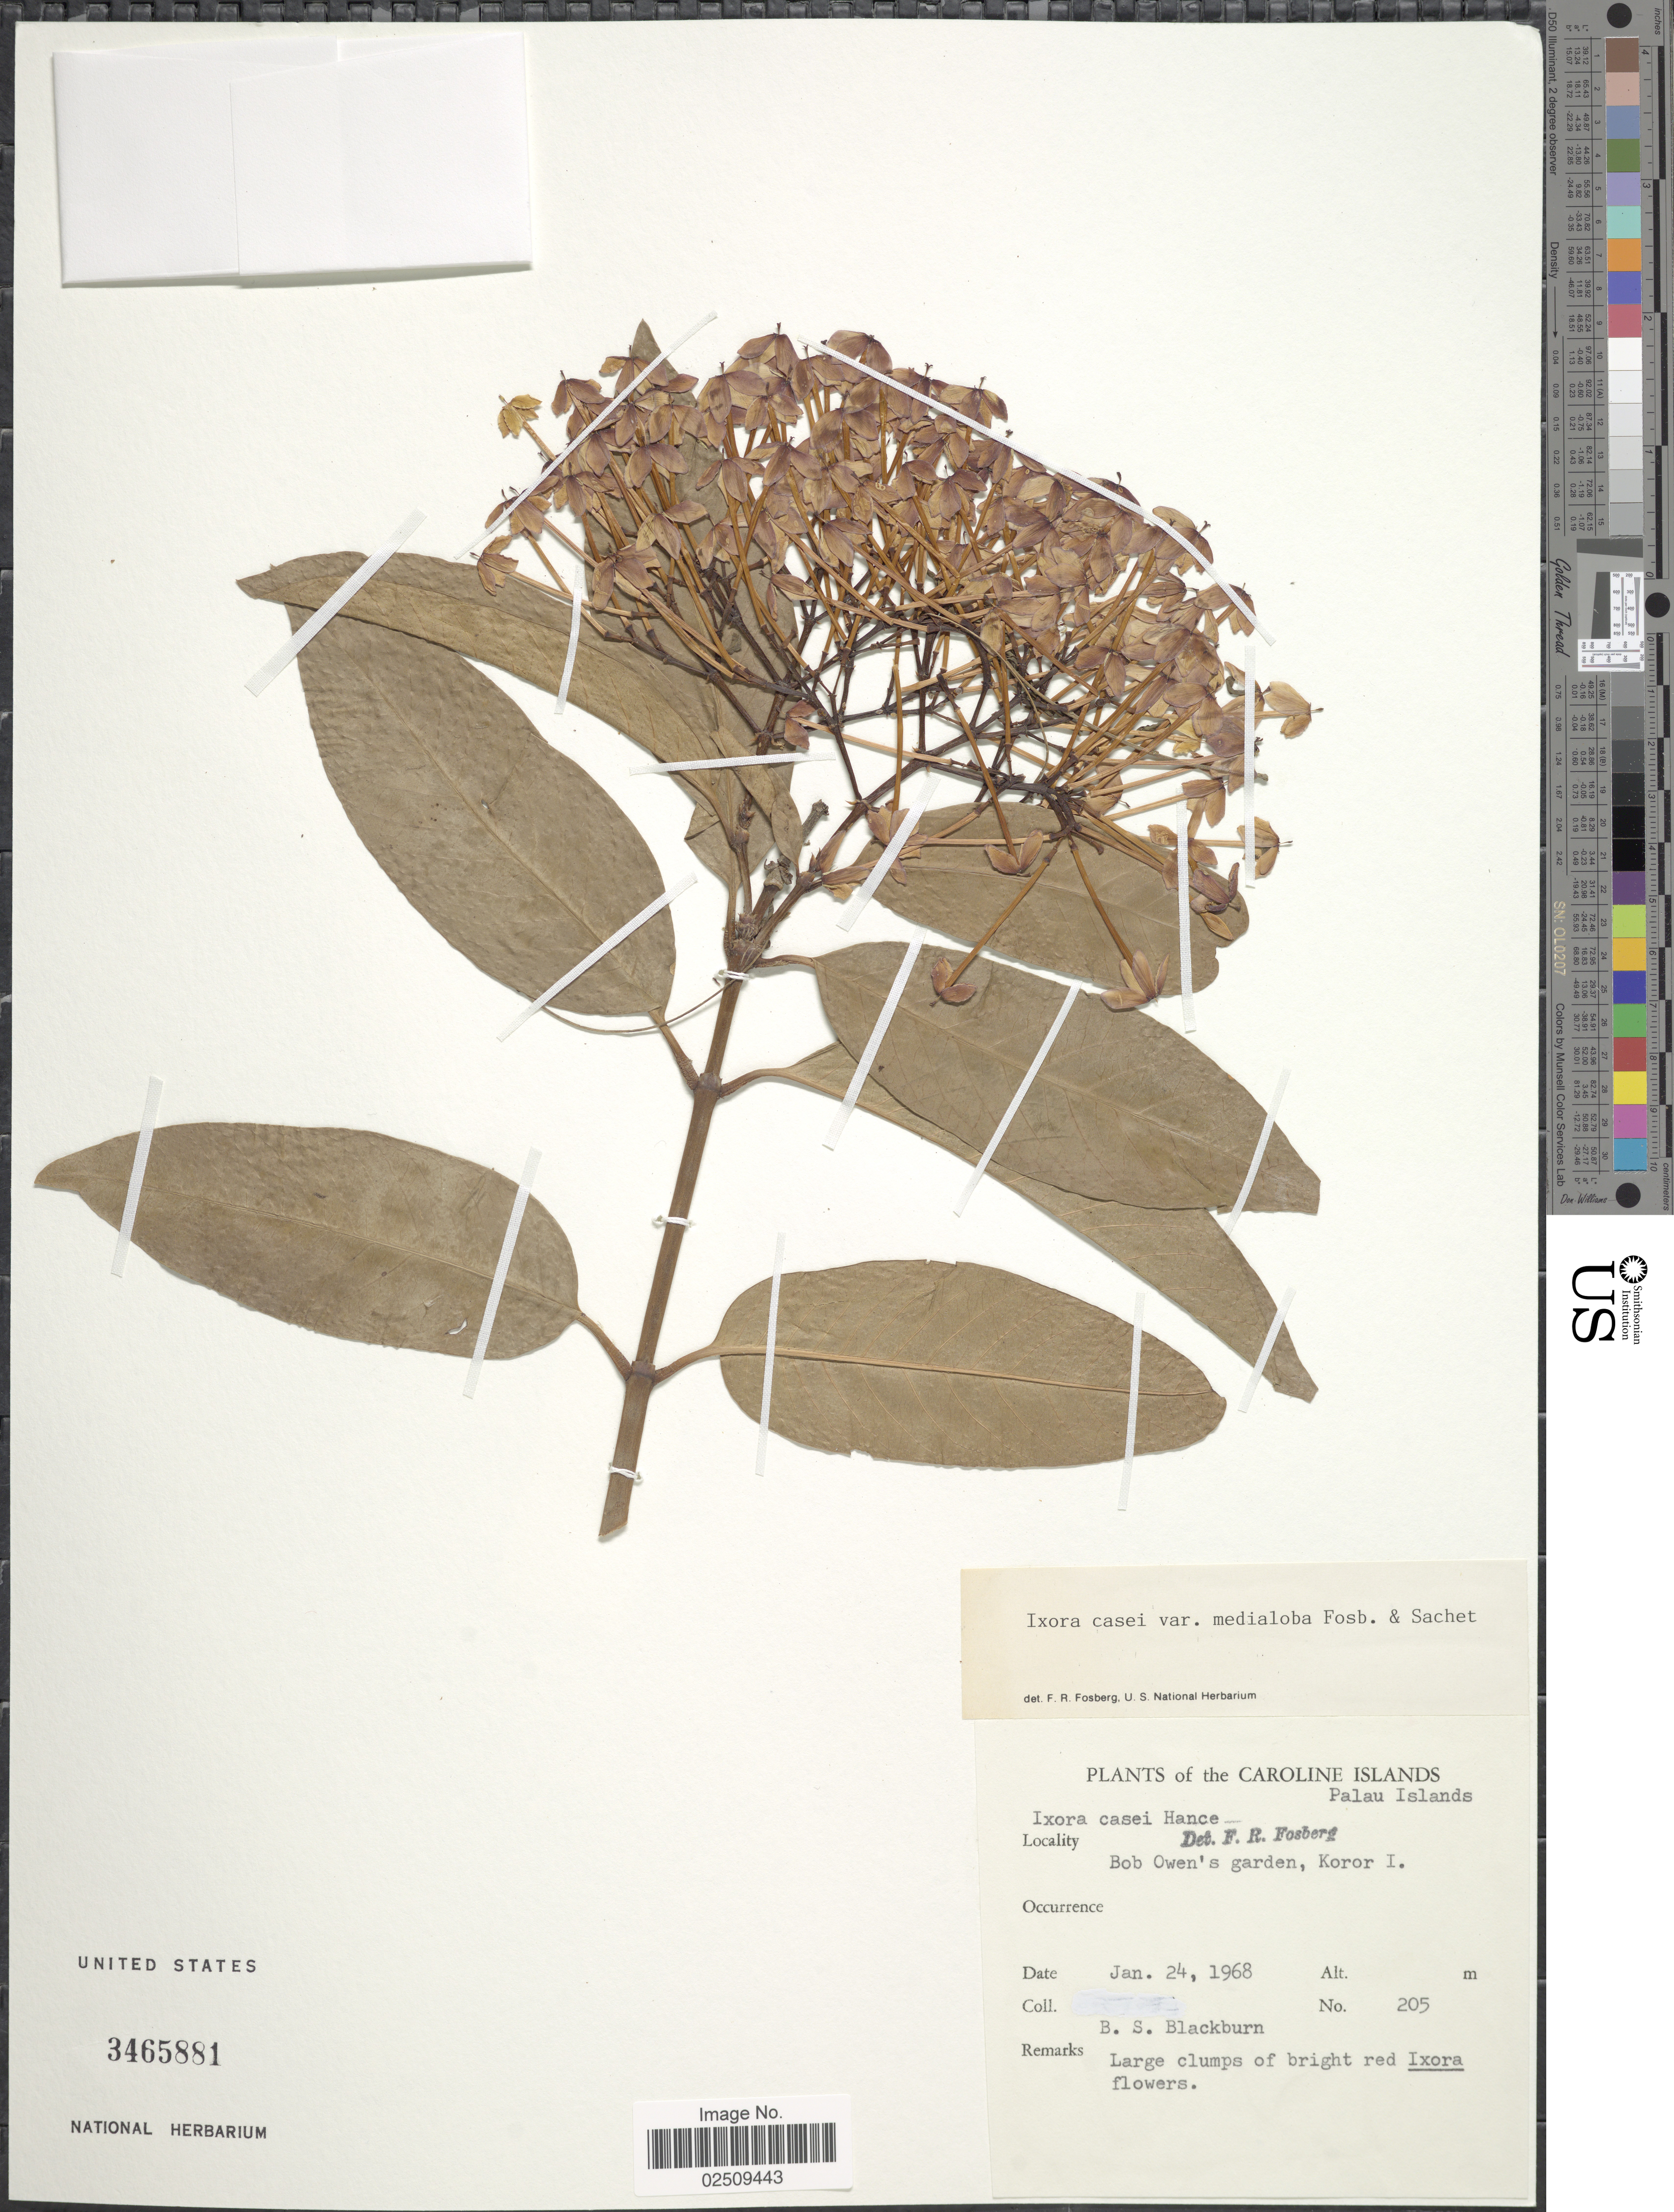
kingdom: Plantae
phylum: Tracheophyta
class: Magnoliopsida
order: Gentianales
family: Rubiaceae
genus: Ixora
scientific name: Ixora casei var. medialoba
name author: Fosberg & Sachet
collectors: B. S. Blackburn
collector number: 205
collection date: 1968-01-24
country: Palau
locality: The Caroline Islands, Palau Islands, Bob Owen's garden, Koror I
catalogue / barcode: US 3465881